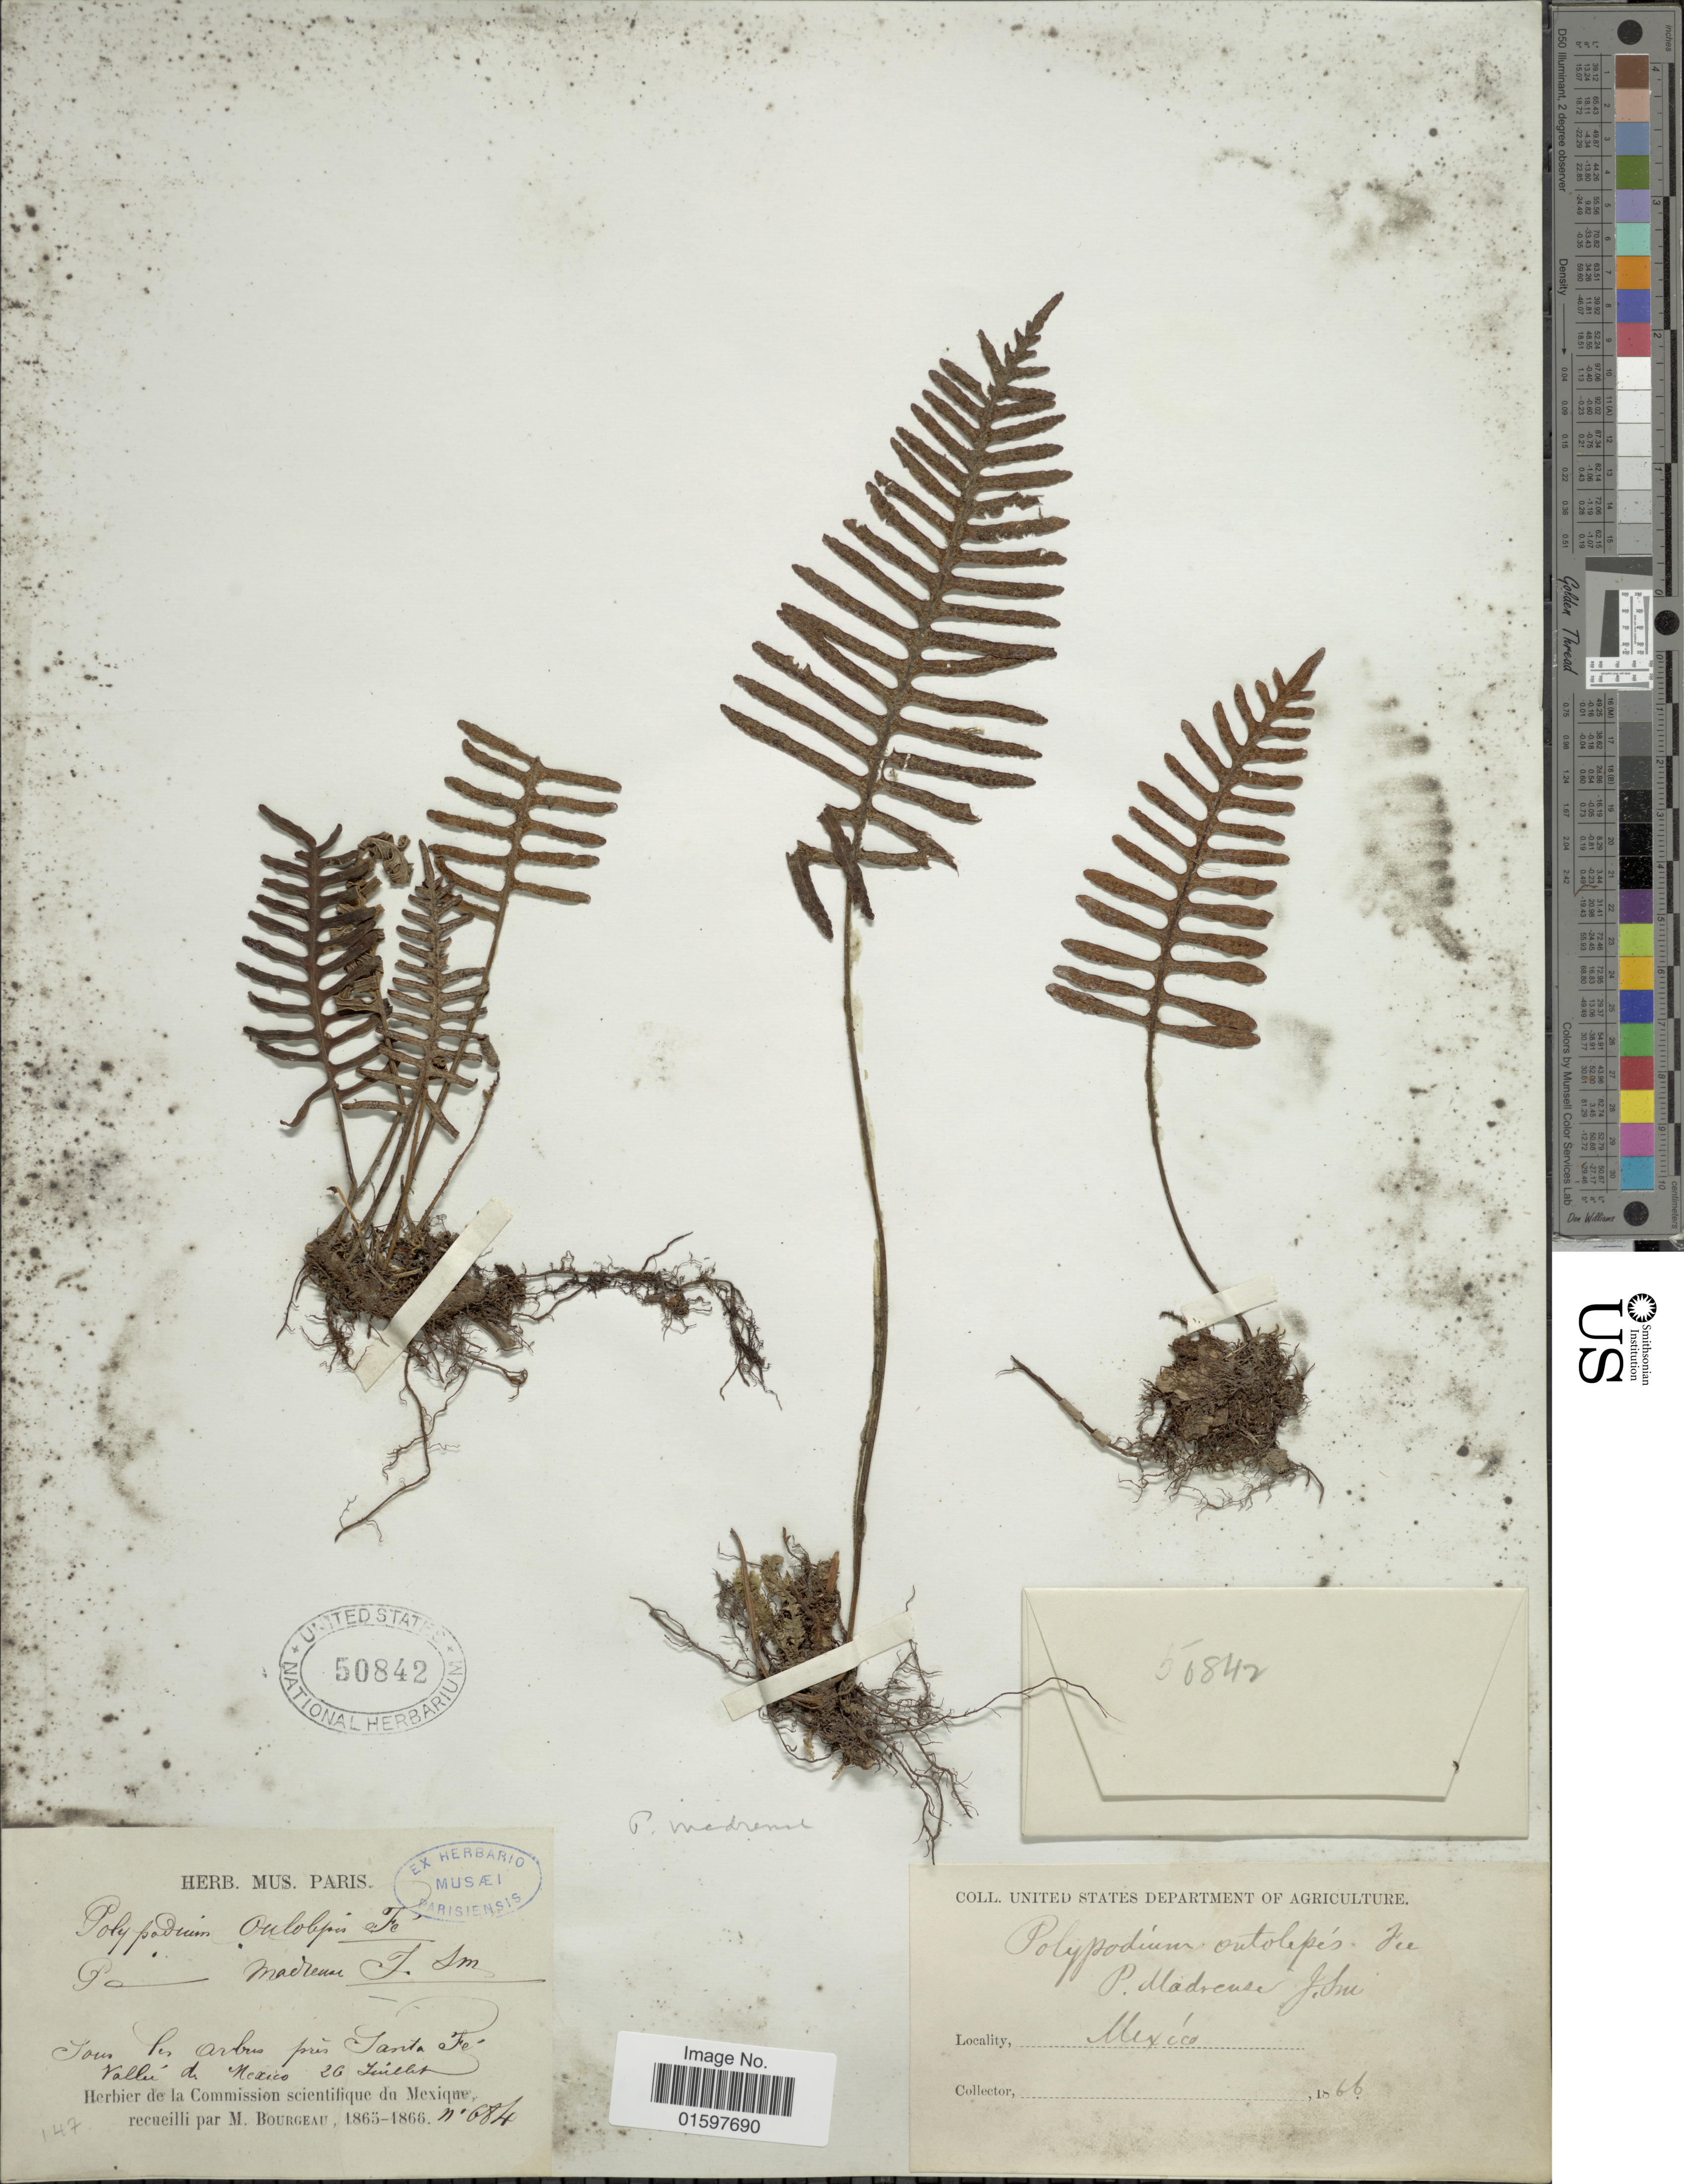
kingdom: Plantae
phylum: Tracheophyta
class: Polypodiopsida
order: Polypodiales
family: Polypodiaceae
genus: Pleopeltis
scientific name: Pleopeltis madrense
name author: (J. Sm.) A.R. Sm. & Tejero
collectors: M. Bourgeau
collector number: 684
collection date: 1866-07-26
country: Mexico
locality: Sous les arbres près Santa Fé, Vallée de Mexico [under trees near Santa Fe, Valley of Mexico]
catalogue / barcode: US 50842